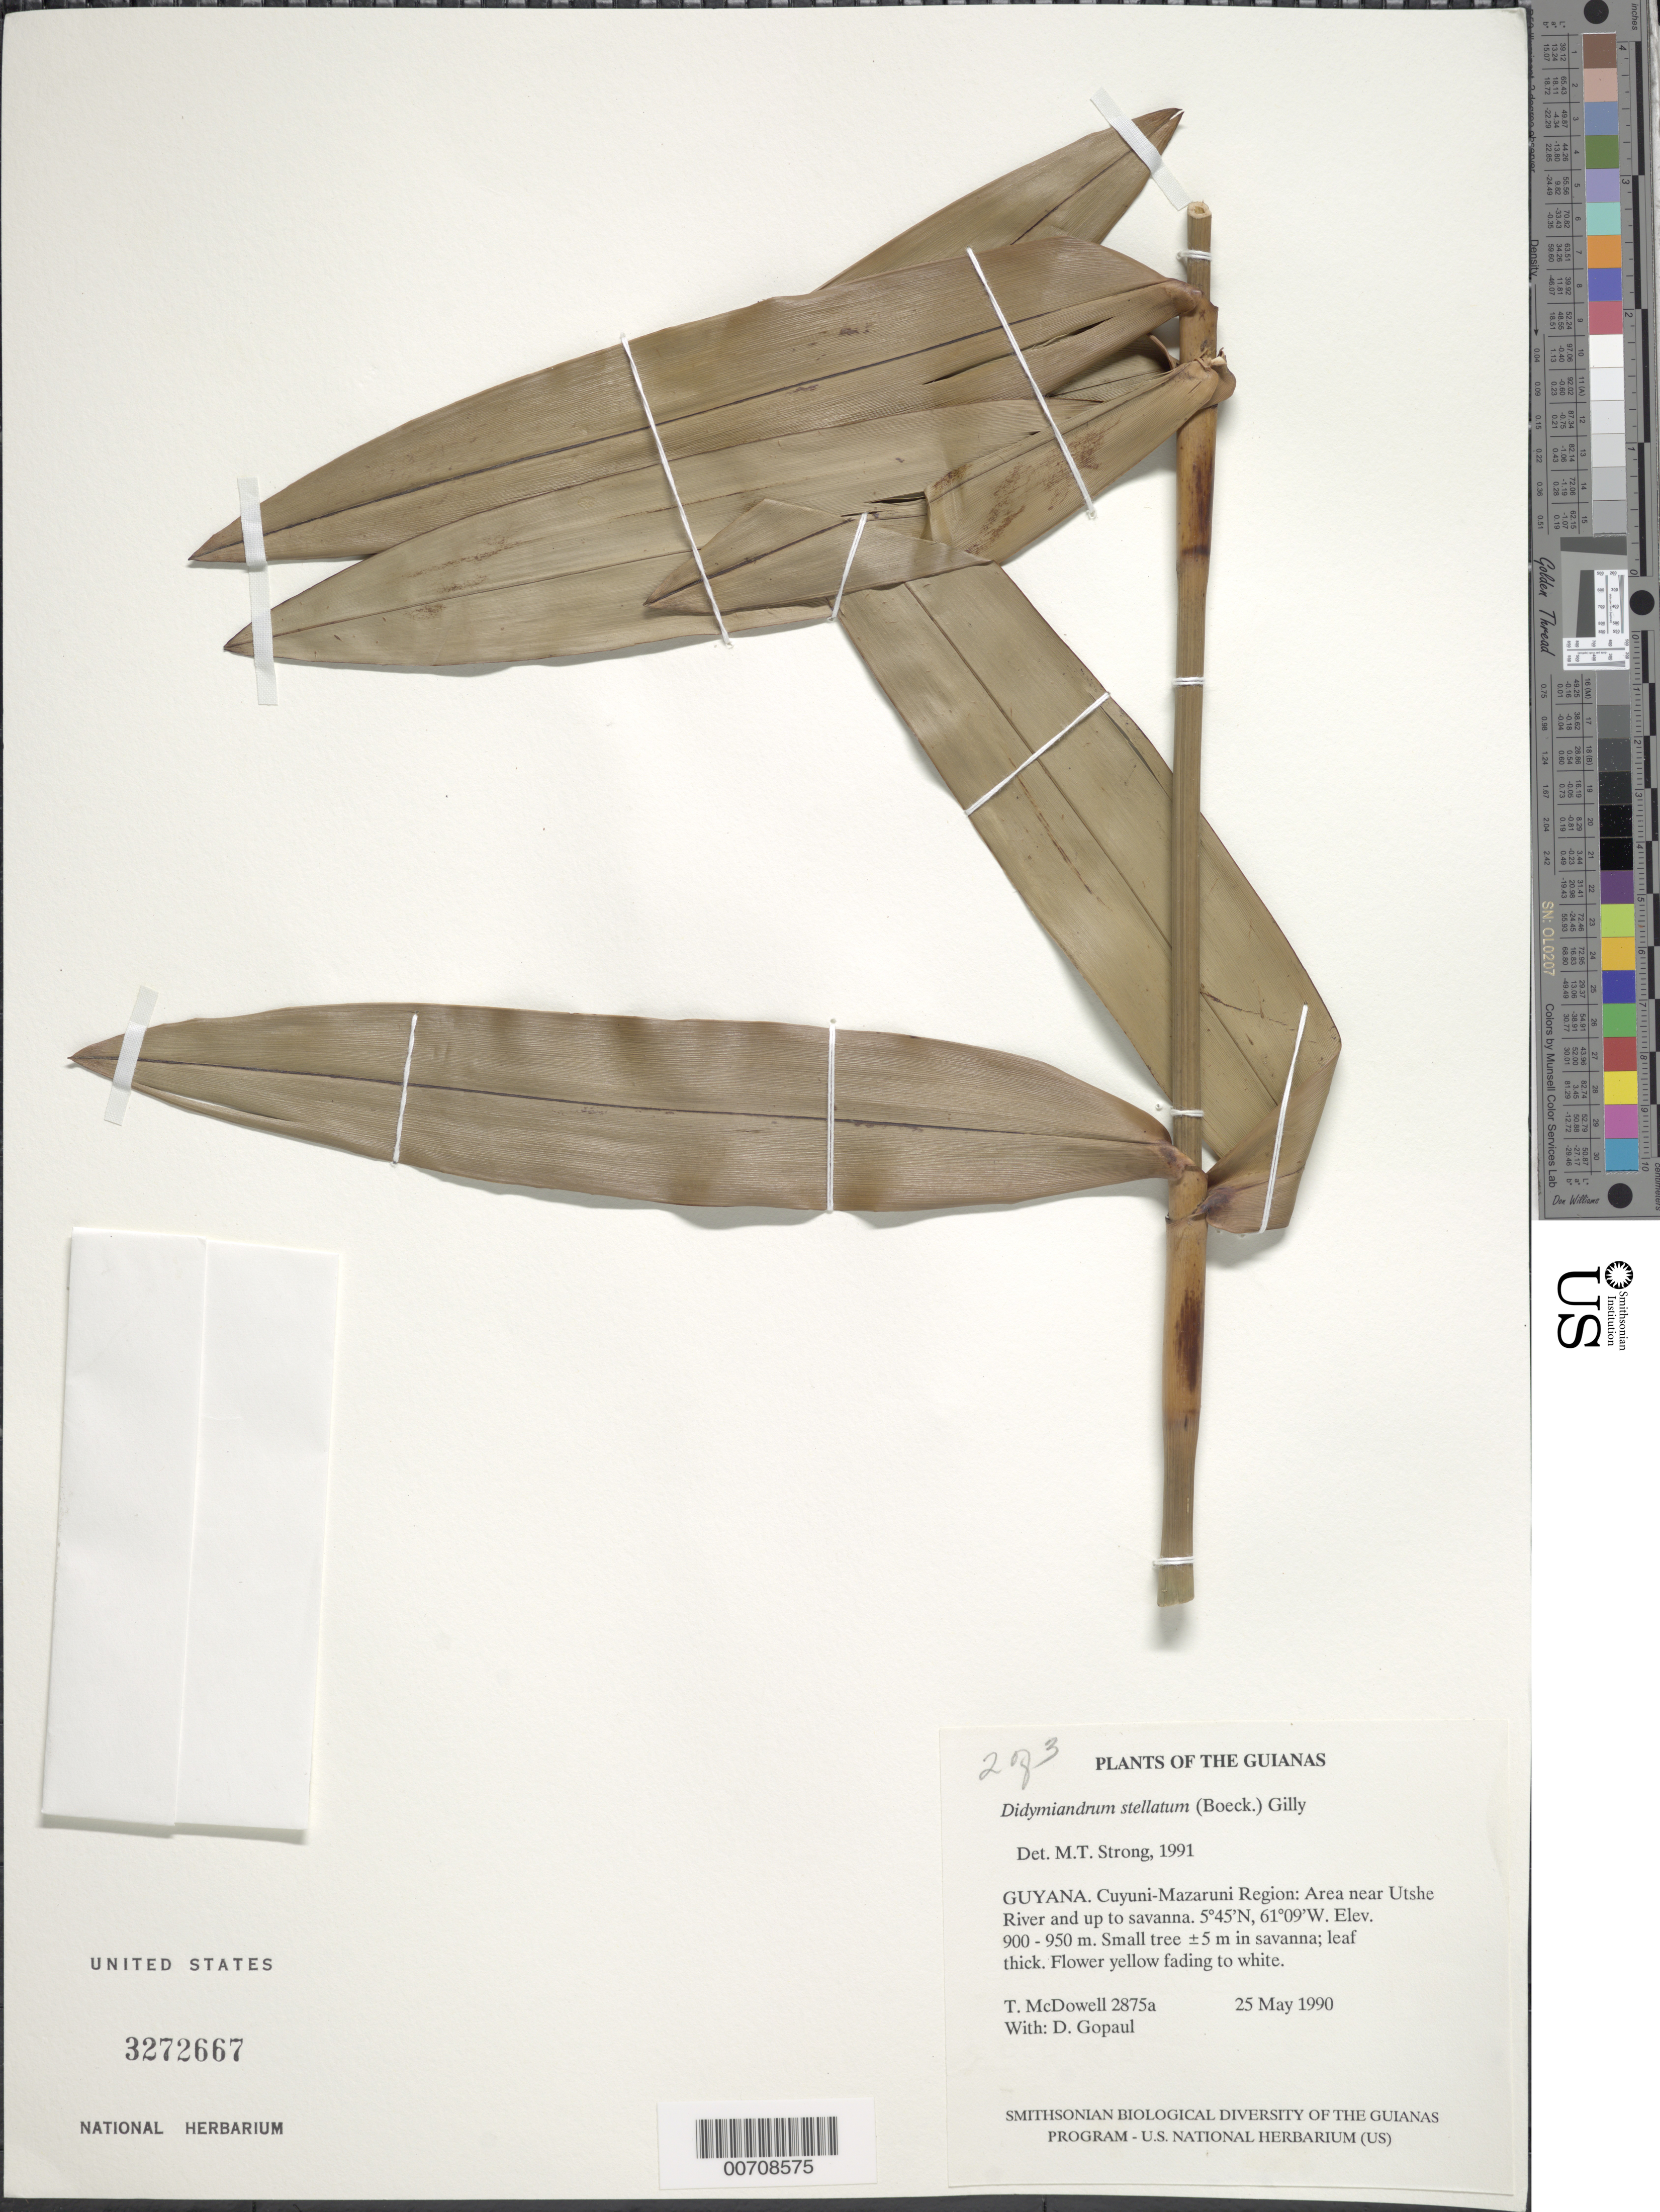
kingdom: Plantae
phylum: Tracheophyta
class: Liliopsida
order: Poales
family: Cyperaceae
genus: Didymiandrum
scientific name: Didymiandrum stellatum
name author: (Boeckeler) Gilly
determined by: Strong, Mark T., (BOT), Smithsonian Institution - National Museum of Natural History (UNITED STATES)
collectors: T. McDowell & D. Gopaul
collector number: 2875 a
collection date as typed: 25 May 1990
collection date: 1990-05-25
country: Guyana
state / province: Cuyuni-Mazaruni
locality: Utshi River area, along trail leading to Venezuela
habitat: Sandy banks and near river, hillside forest, and hilltop sand savanna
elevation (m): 900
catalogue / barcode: US 3272667